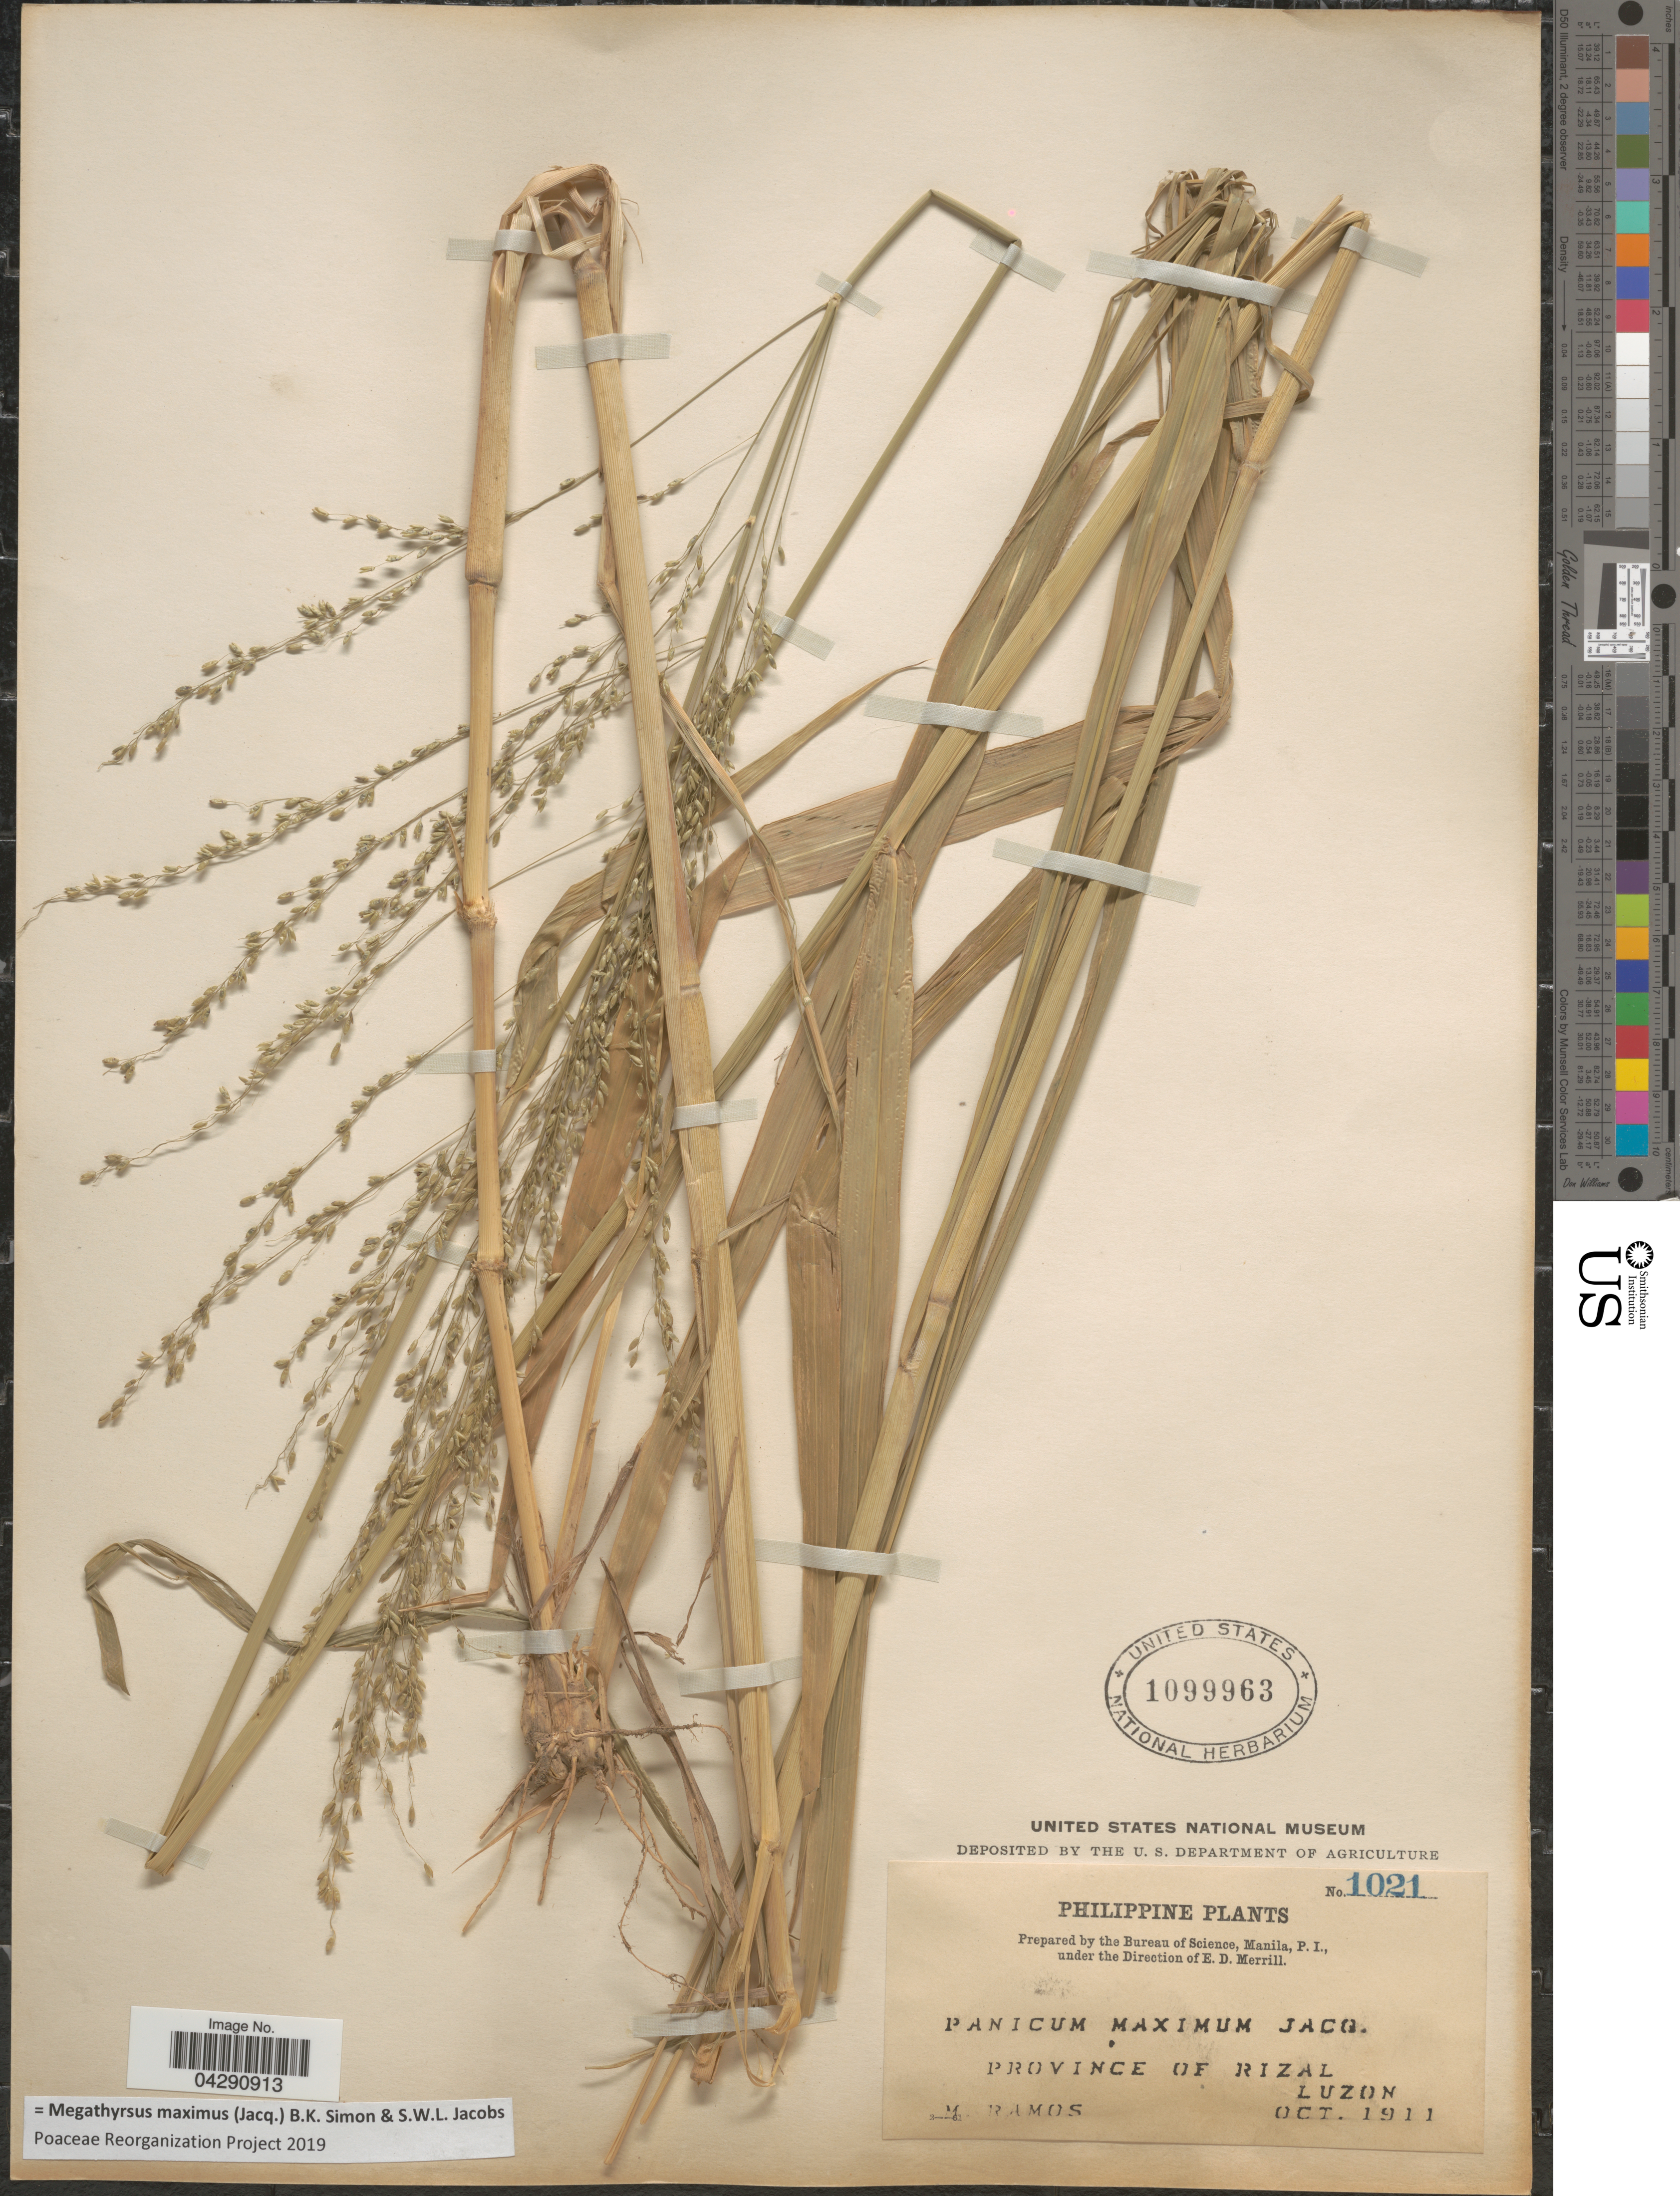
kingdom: Plantae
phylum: Tracheophyta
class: Liliopsida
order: Poales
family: Poaceae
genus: Megathyrsus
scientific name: Megathyrsus maximus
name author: (Jacq.) B.K. Simon & S.W.L. Jacobs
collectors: M. Ramos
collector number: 1021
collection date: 1911-10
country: Philippines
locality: Province of Rizal. Luzon.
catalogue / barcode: US 1099963